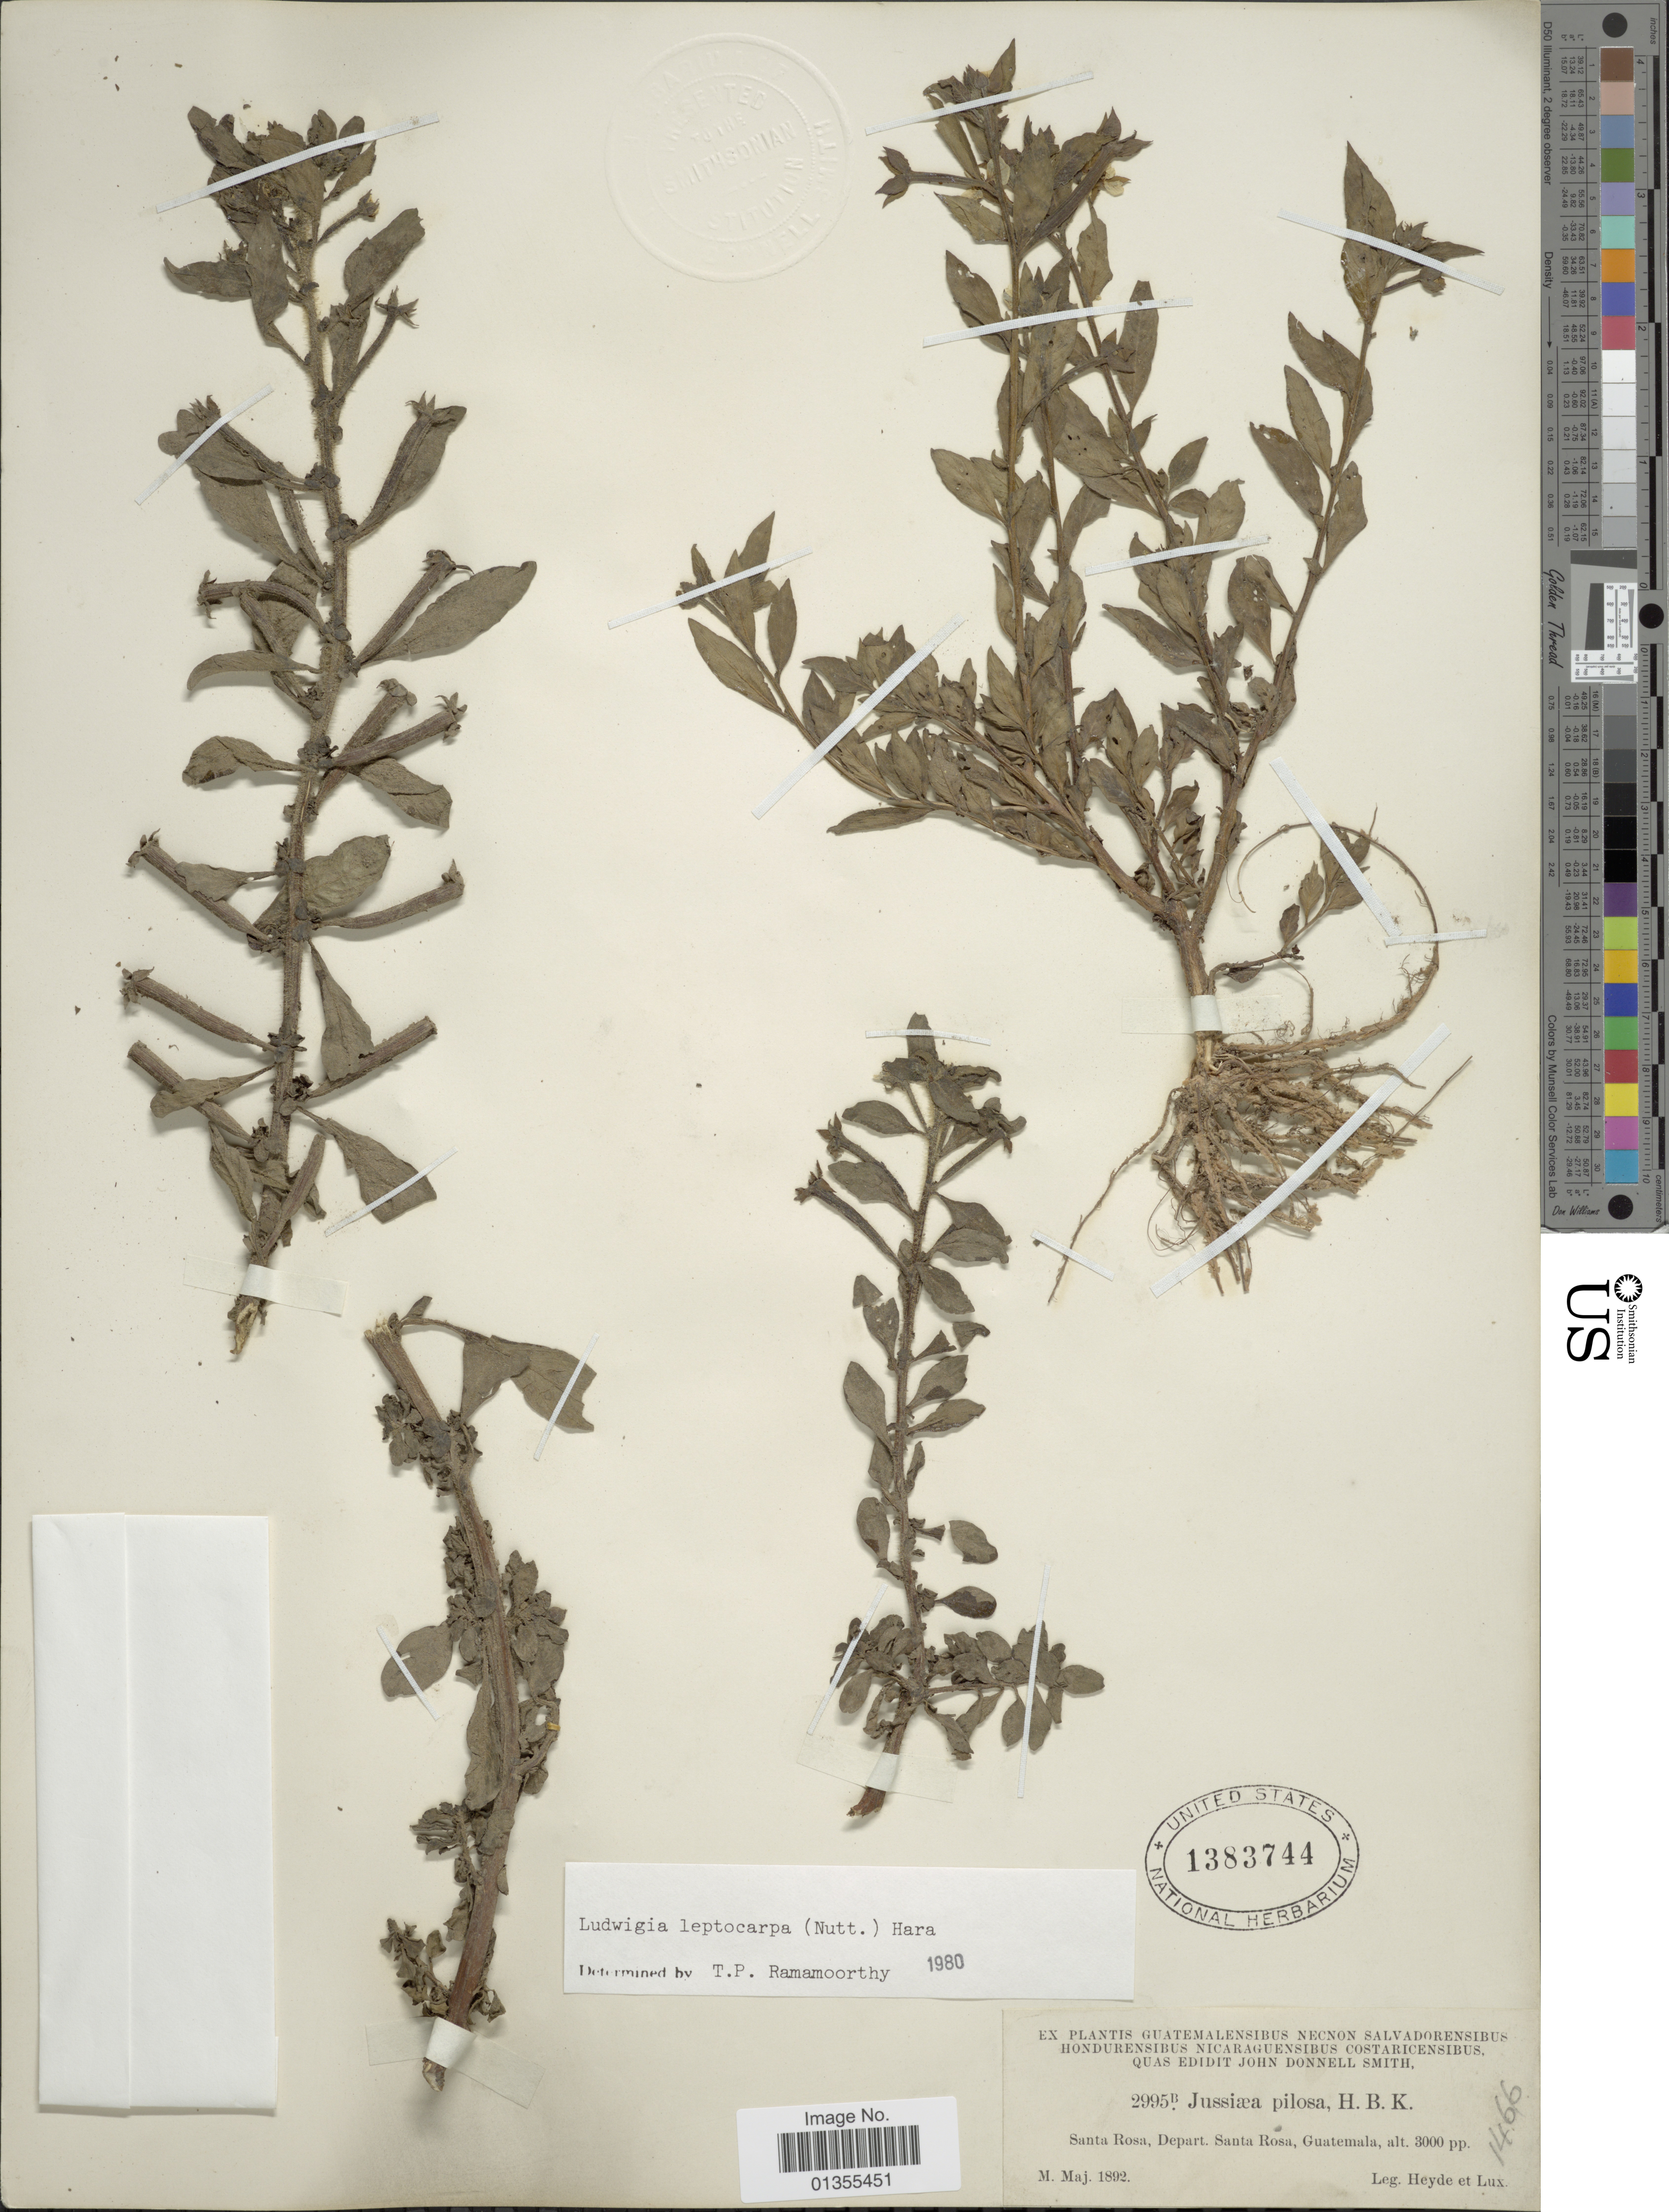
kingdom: Plantae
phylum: Tracheophyta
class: Magnoliopsida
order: Myrtales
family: Onagraceae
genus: Ludwigia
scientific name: Ludwigia leptocarpa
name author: (Nutt.) H. Hara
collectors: Heyde & Lux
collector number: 2995B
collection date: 1892-05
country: Guatemala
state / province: Santa Rosa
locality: Depart. Santa Rosa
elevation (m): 914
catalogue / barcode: US 1383744